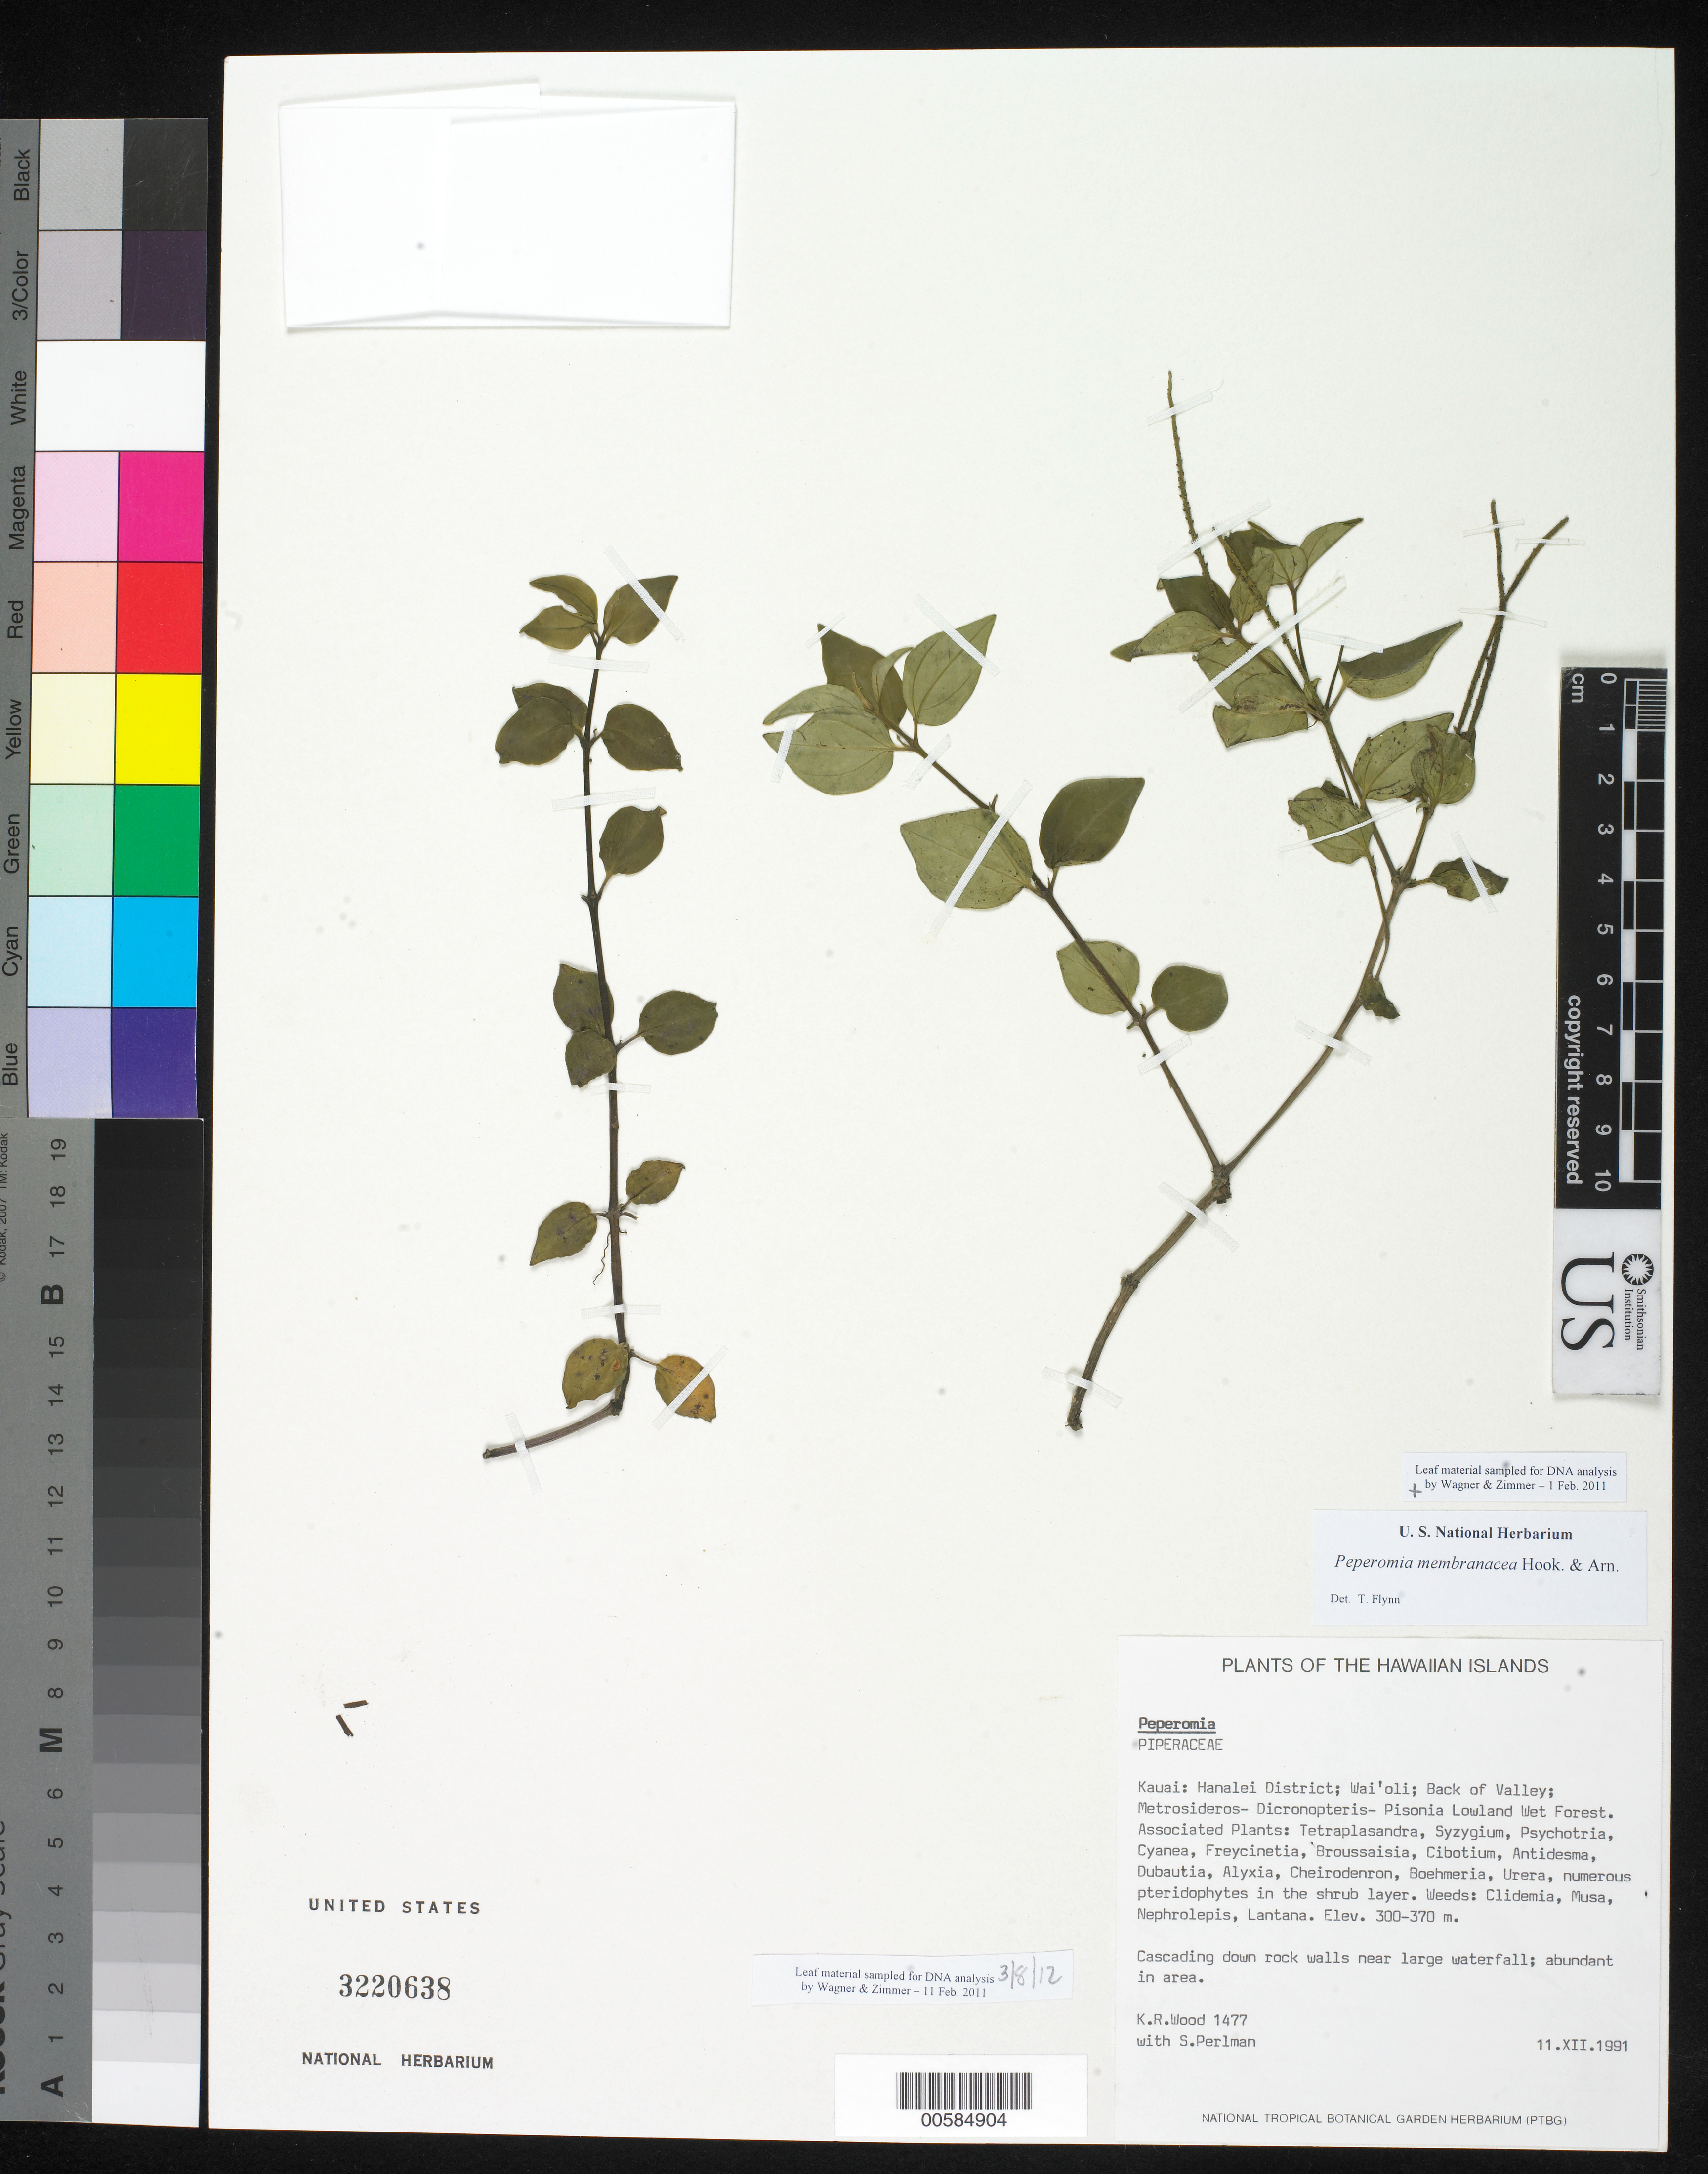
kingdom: Plantae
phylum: Tracheophyta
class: Magnoliopsida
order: Piperales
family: Piperaceae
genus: Peperomia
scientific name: Peperomia membranacea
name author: Hook. & Arn.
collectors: K. R. Wood & S. P. Perlman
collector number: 1477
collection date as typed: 11 Dec 1991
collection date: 1991-12-11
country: United States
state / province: Hawaii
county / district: Kauai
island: Kaua'i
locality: Hanalei Dist; Wai'oli; Back of Valley.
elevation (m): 300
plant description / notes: Leaf material sampled for DNA analysis byt WEagner & Zimmer - 8 Jul 2011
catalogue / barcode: US 3220638